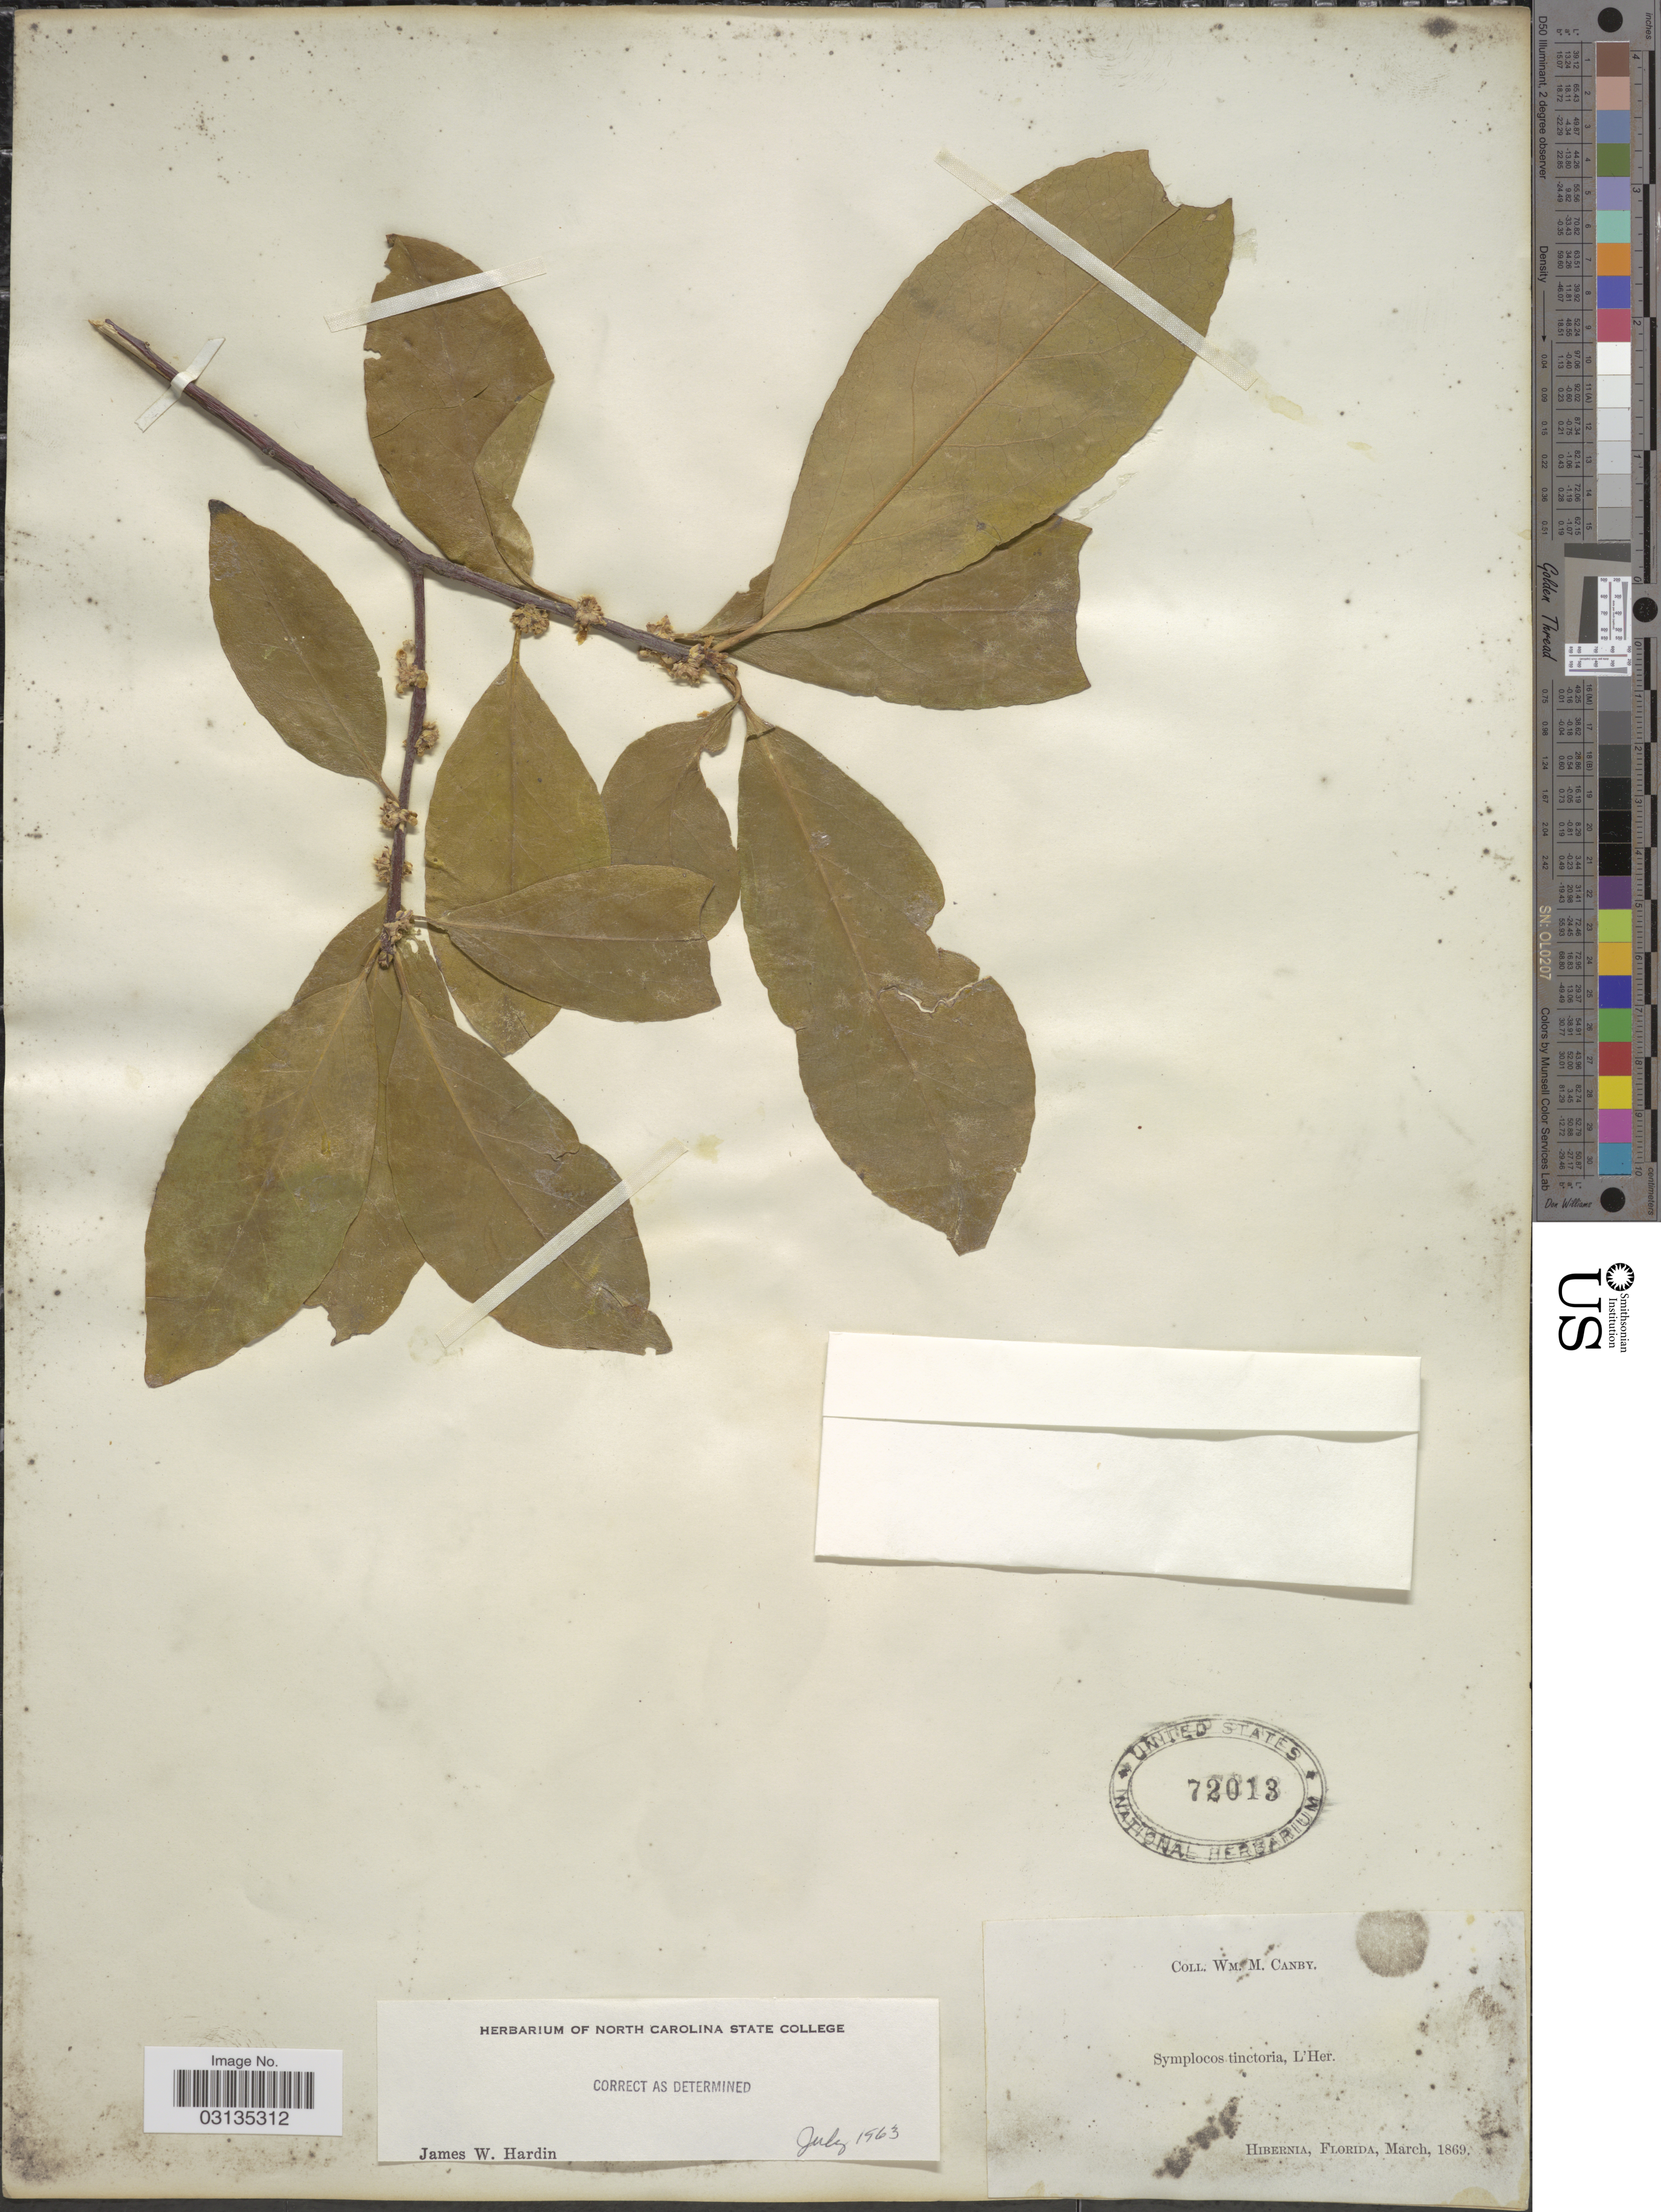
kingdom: Plantae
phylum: Tracheophyta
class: Magnoliopsida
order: Ericales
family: Symplocaceae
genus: Symplocos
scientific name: Symplocos tinctoria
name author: (L.) L'Hér.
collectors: W. M. Canby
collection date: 1869-03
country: United States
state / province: Florida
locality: Hibernia.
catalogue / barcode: US 72013